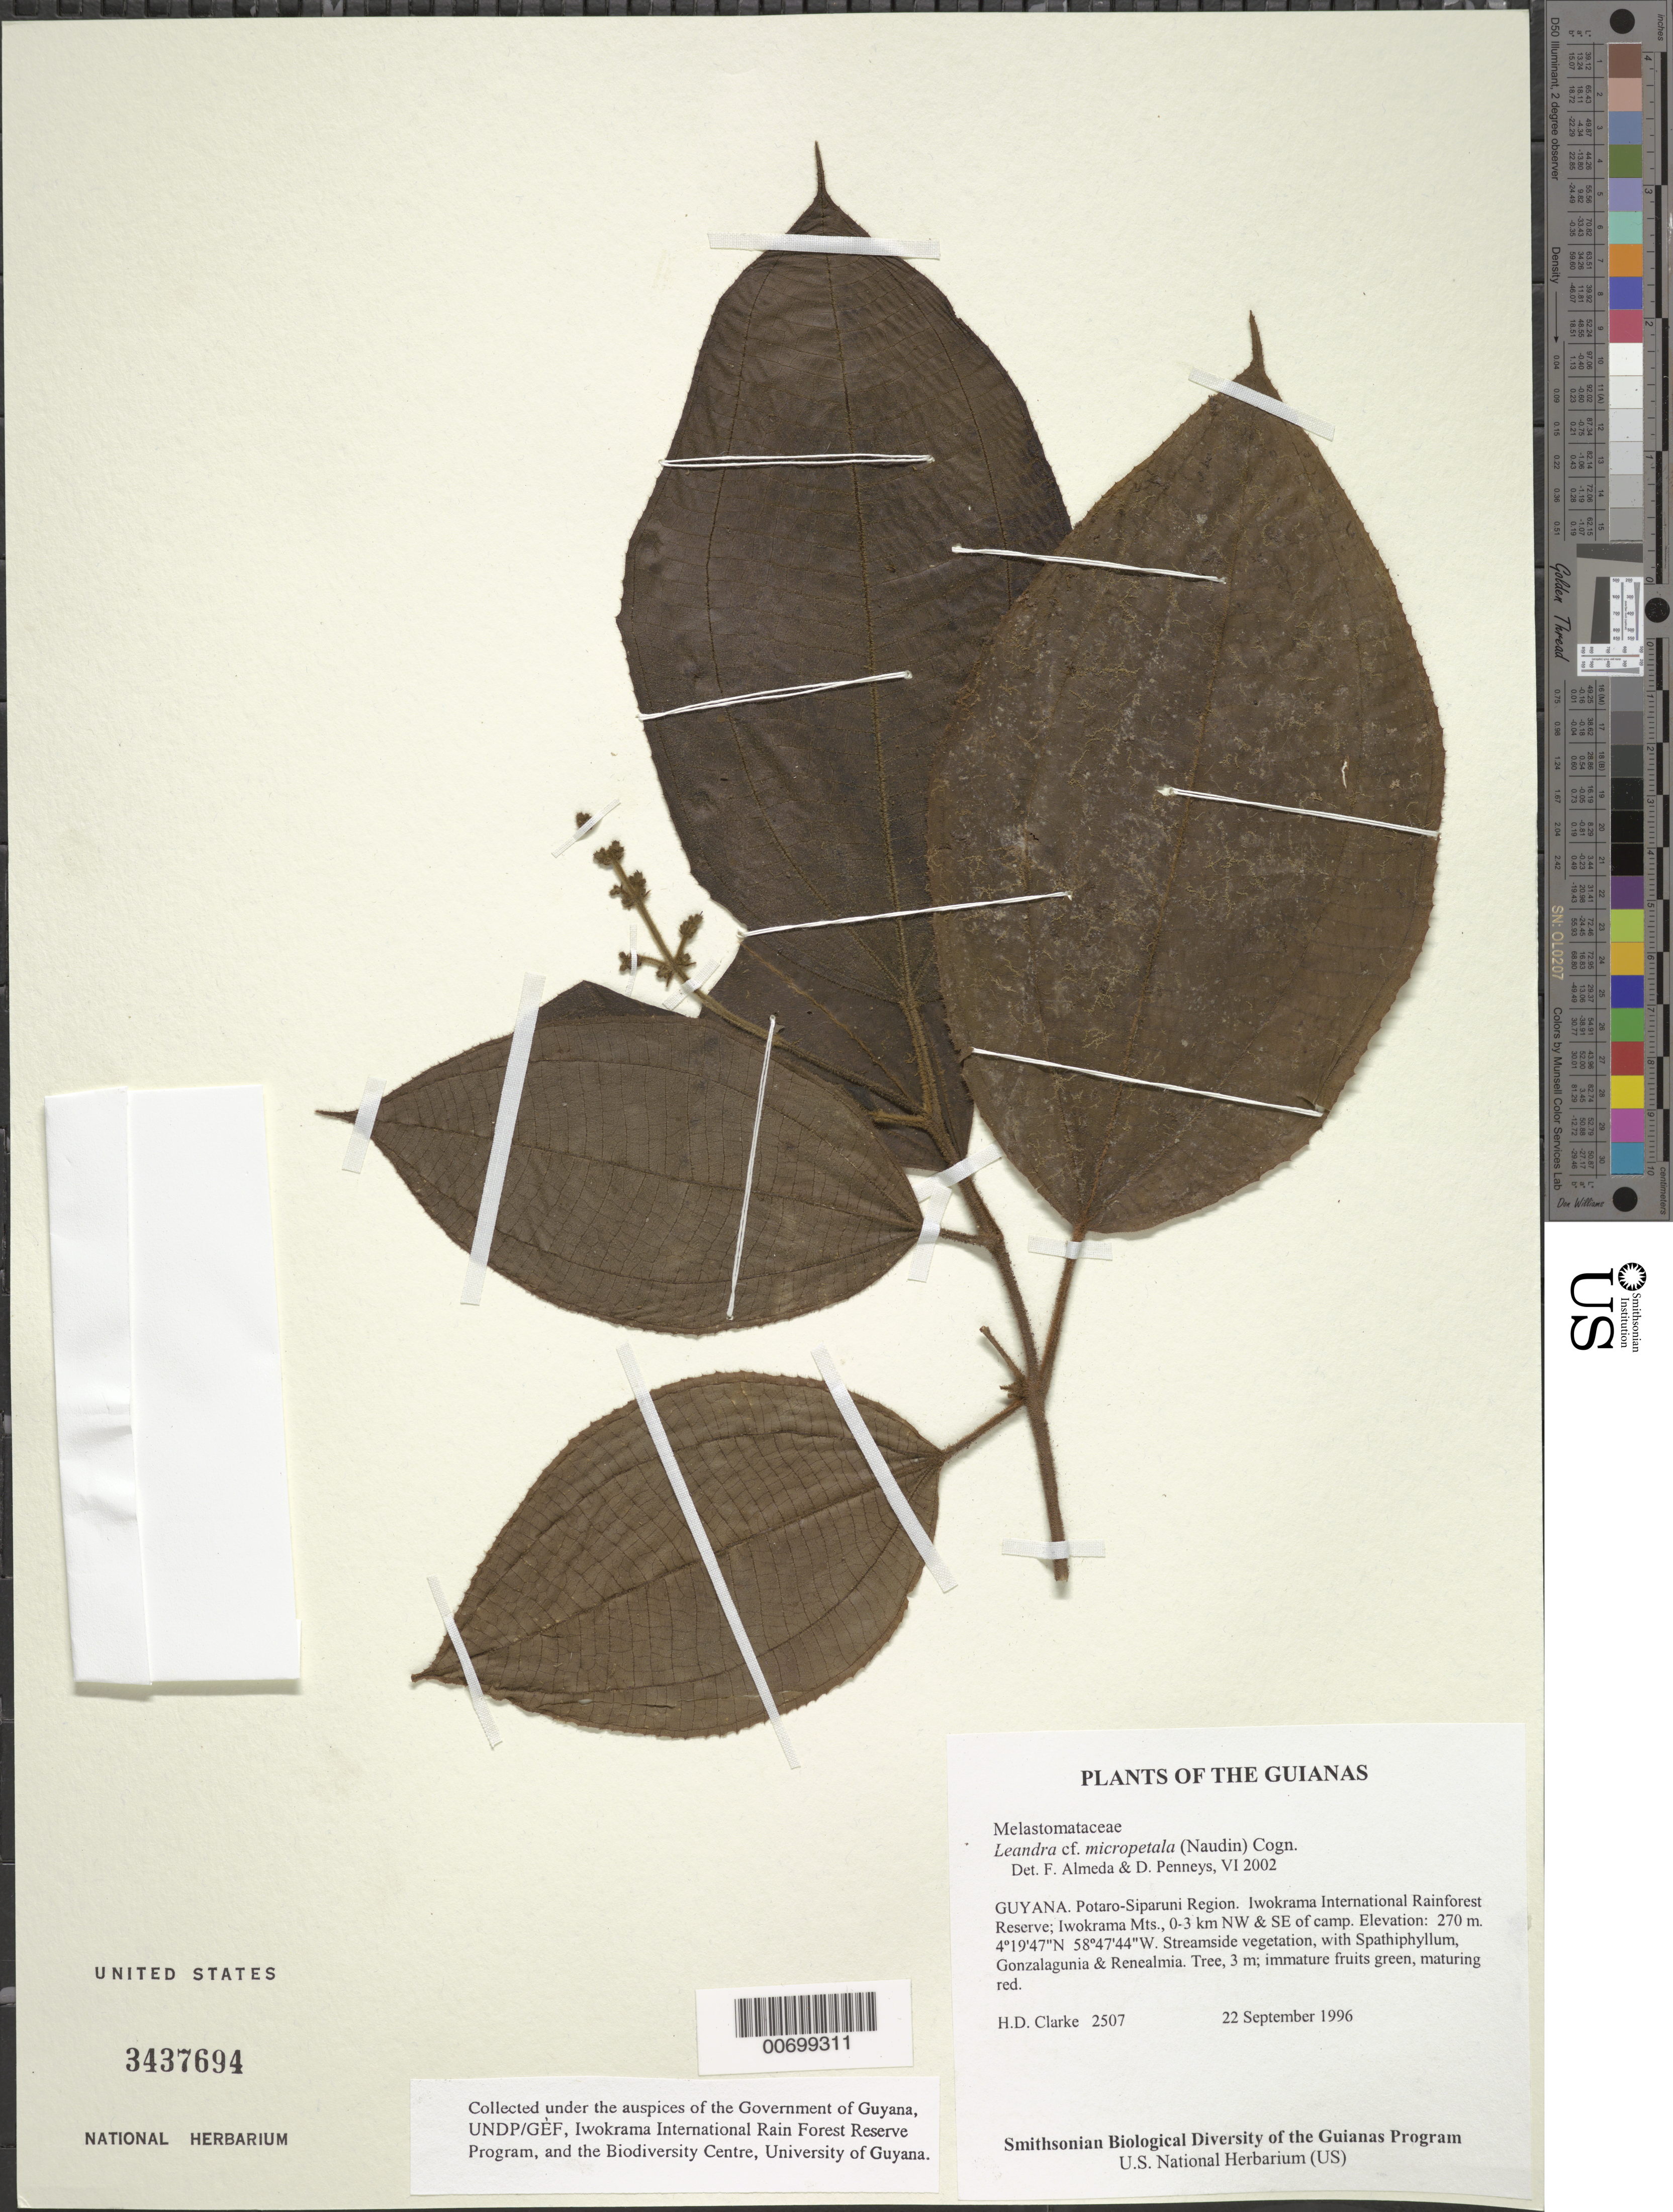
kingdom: Plantae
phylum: Tracheophyta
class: Magnoliopsida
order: Myrtales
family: Melastomataceae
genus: Leandra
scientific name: Leandra micropetala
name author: (Naudin) Cogn.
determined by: Almeda, F.; Penneys, D. S.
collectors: H. D. Clarke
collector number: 2507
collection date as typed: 22 September 1996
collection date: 1996-09-22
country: Guyana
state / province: Potaro-Siparuni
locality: Iwokrama International Rainforest Reserve; Iwokrama Mts., 0-3 km NW & SE of camp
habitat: Streamside vegetation, with Spathiphyllum, Gonzalagunia & Renealmia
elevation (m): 270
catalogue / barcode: US 3437694